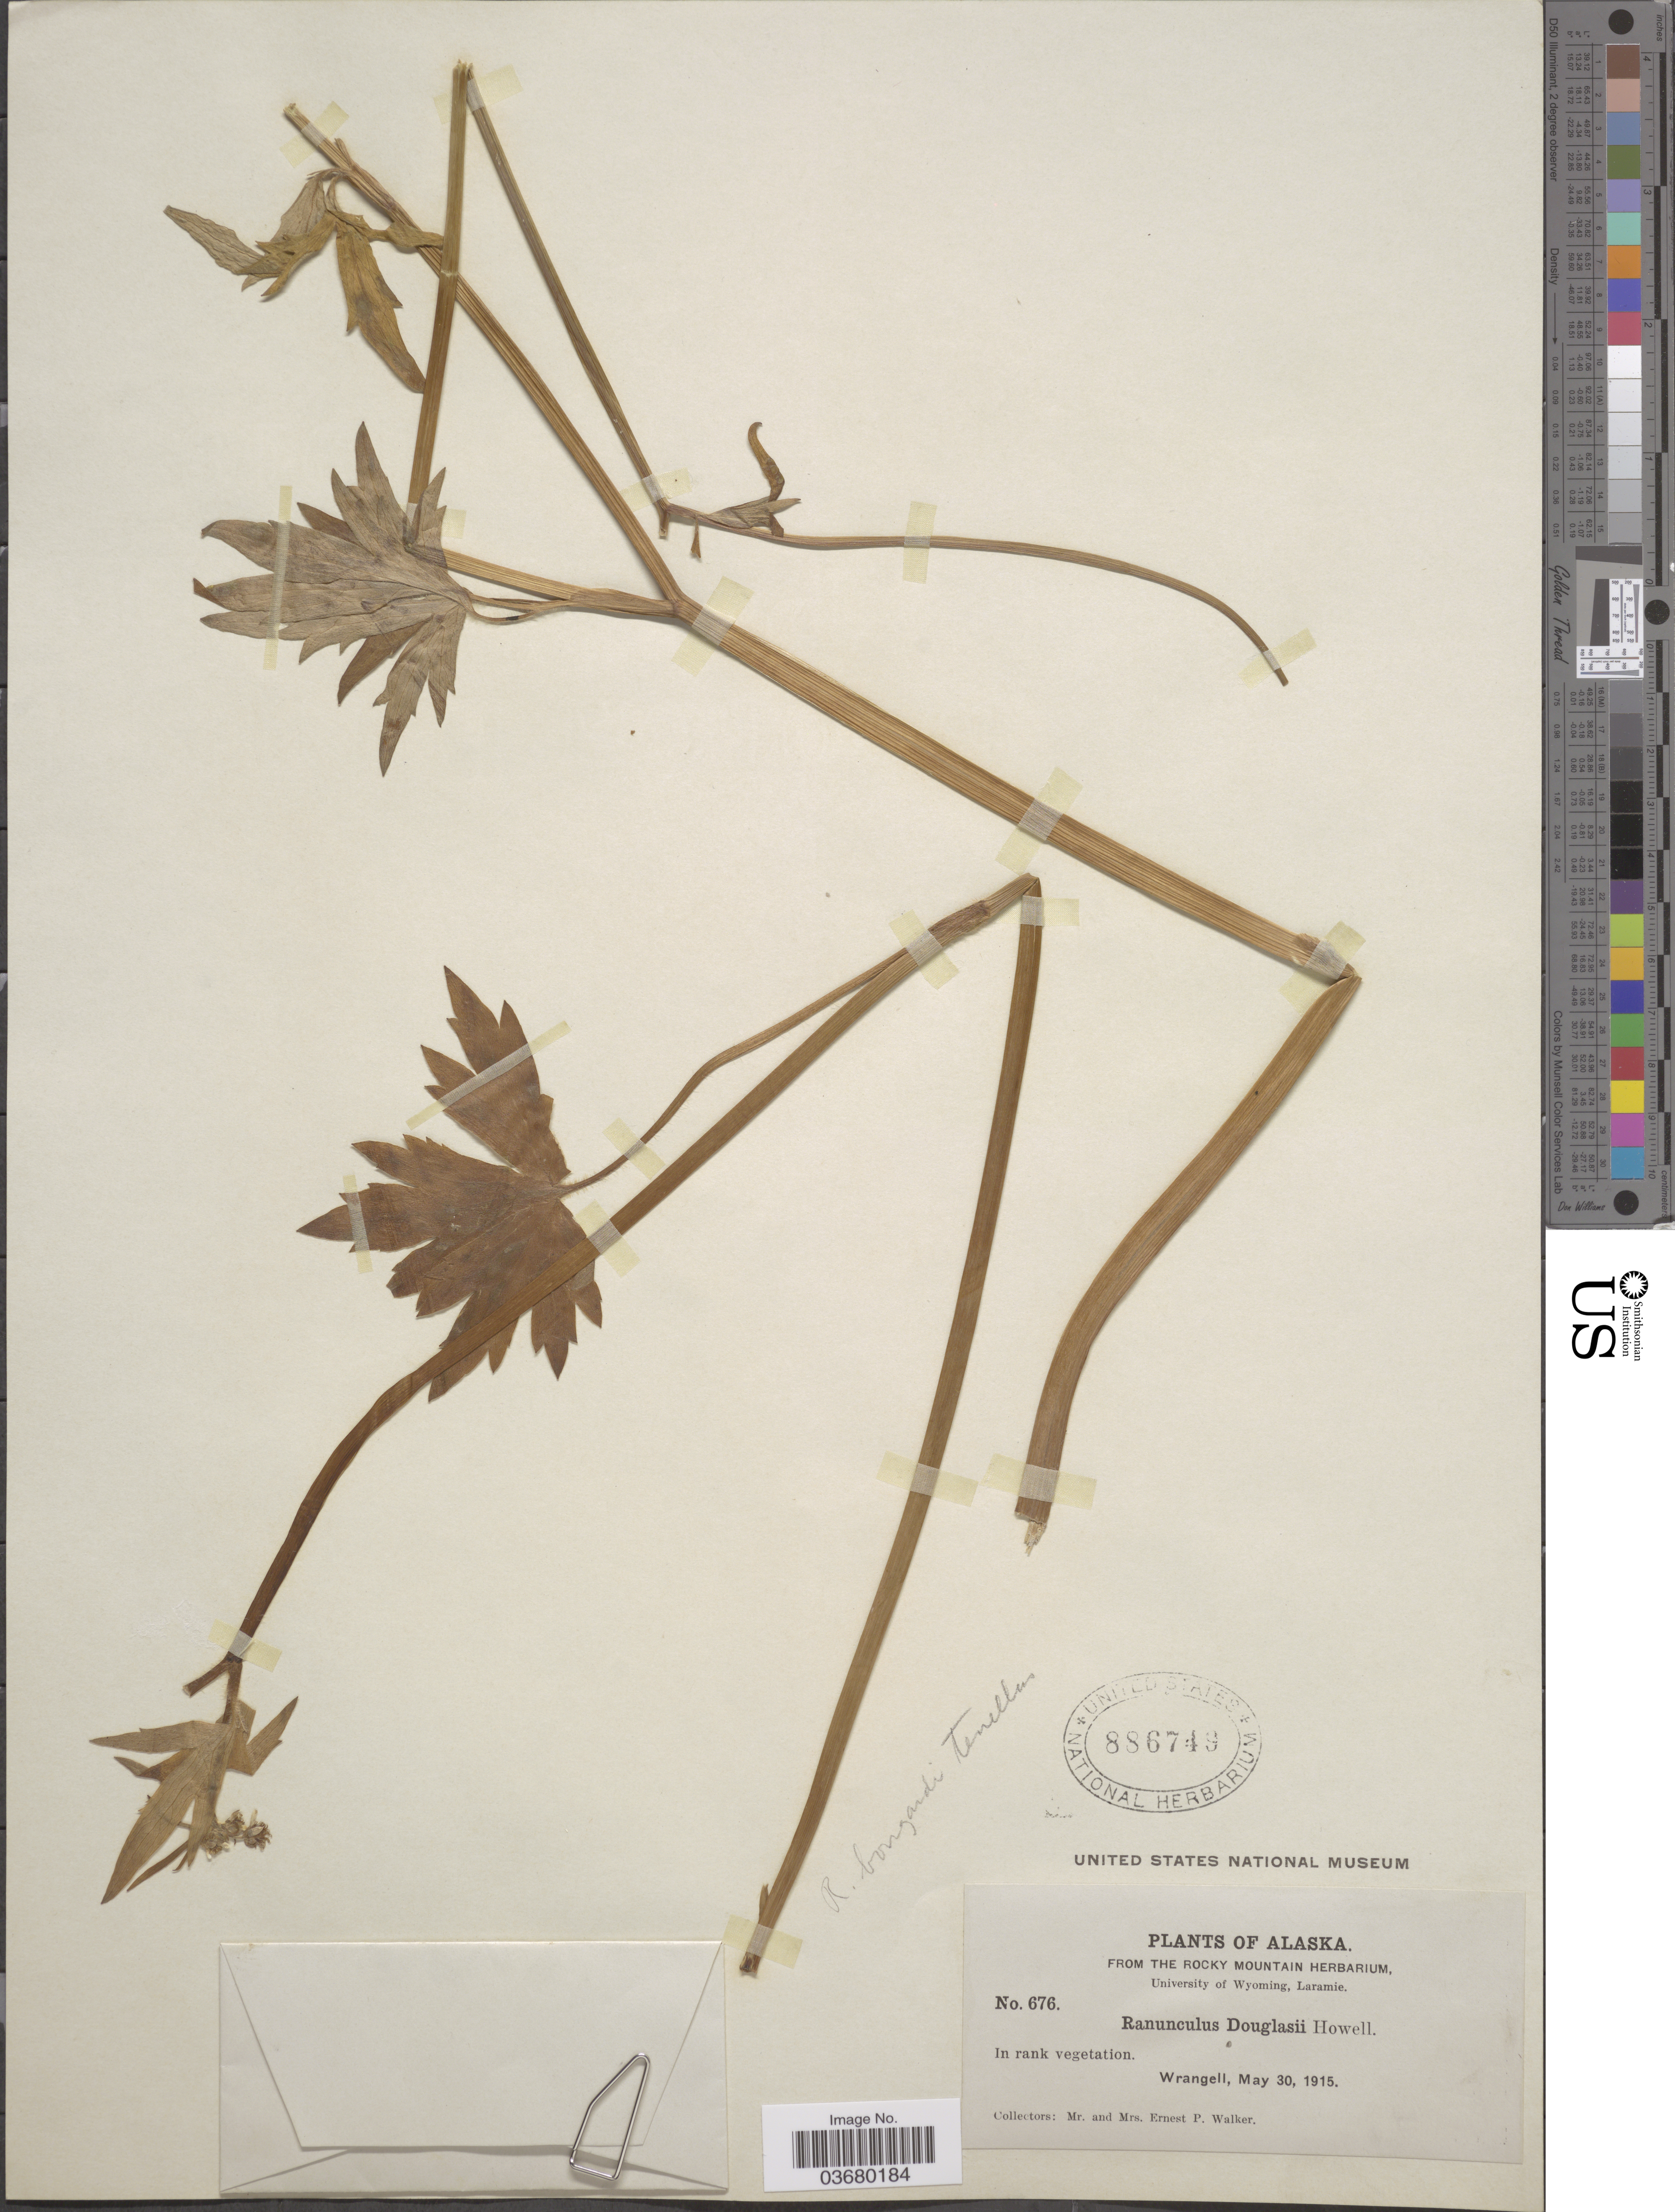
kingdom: Plantae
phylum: Tracheophyta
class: Magnoliopsida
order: Ranunculales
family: Ranunculaceae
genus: Ranunculus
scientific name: Ranunculus bongardii var. tenellus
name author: (A. Gray) Greene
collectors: E. P. Walker & E. Walker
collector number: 676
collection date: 1915-05-30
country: United States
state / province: Alaska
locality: Wrangell.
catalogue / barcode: US 886749